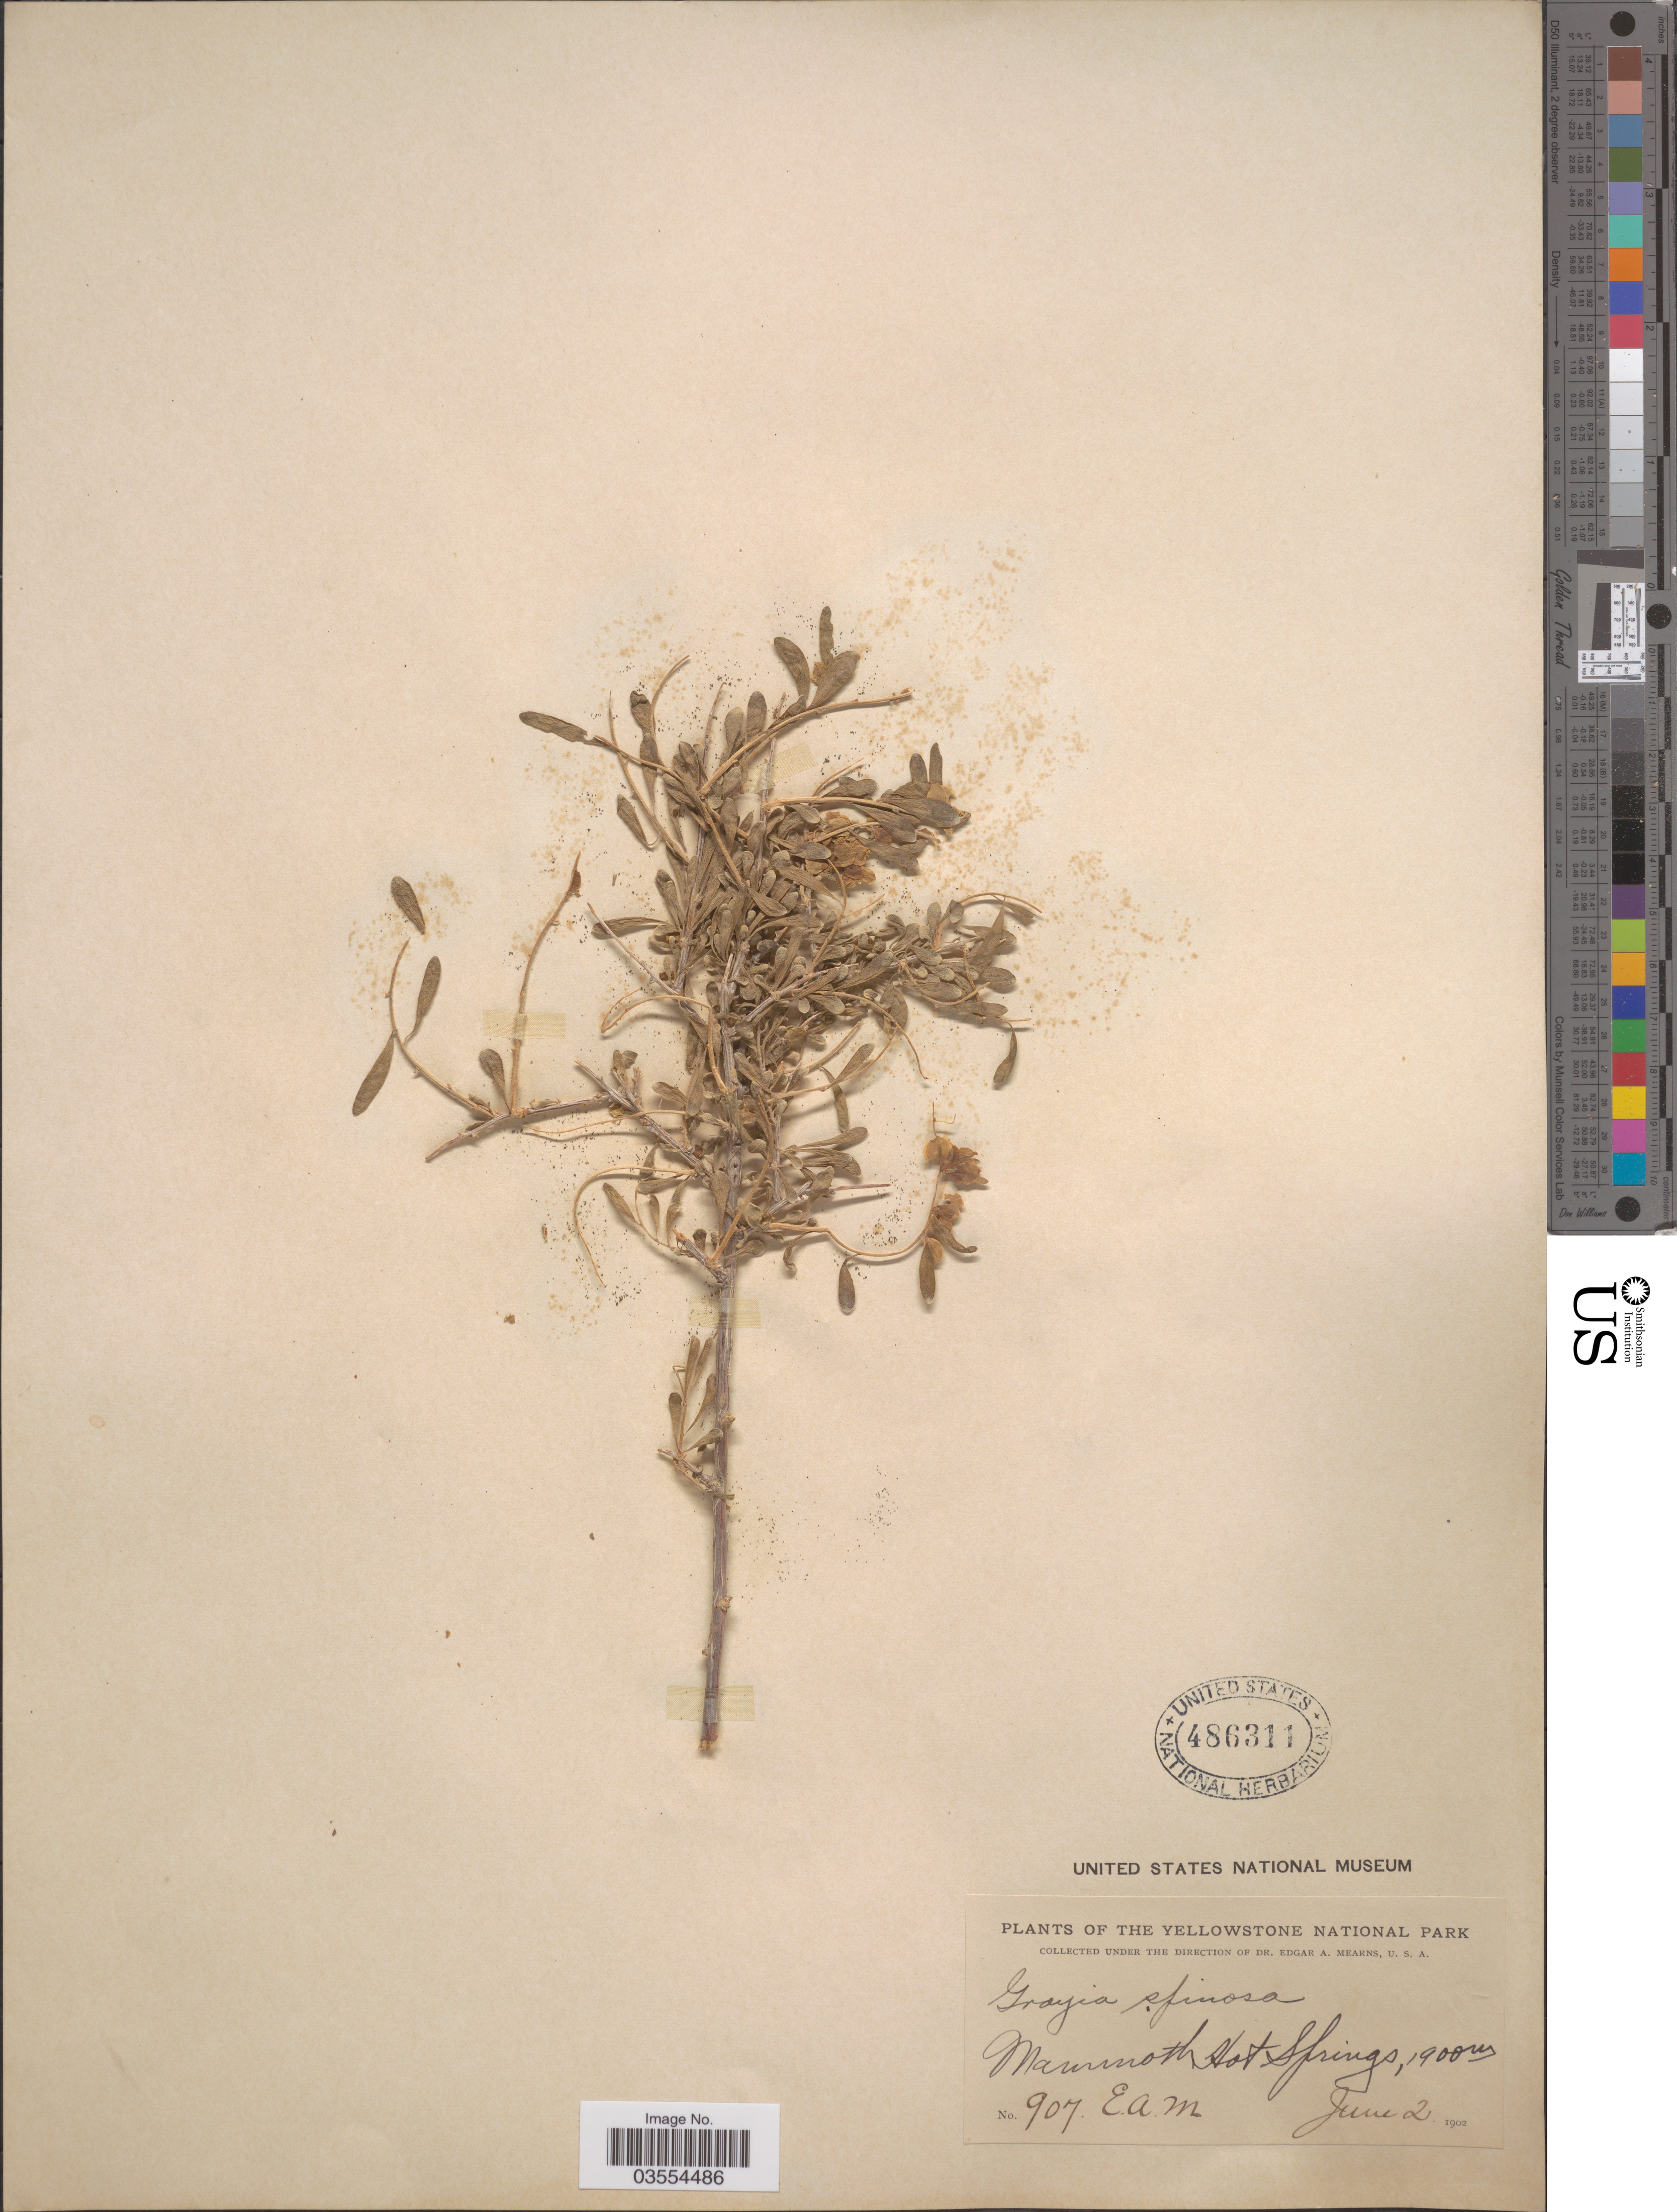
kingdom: Plantae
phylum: Tracheophyta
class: Magnoliopsida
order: Caryophyllales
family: Amaranthaceae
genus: Grayia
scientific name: Grayia spinosa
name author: (Hook.) Moq.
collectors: E. A. Mearns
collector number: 907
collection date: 1902-06-02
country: United States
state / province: Wyoming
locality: The Yellowstone National Park. Mammoth Hot Springs.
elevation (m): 1900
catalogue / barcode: US 486311